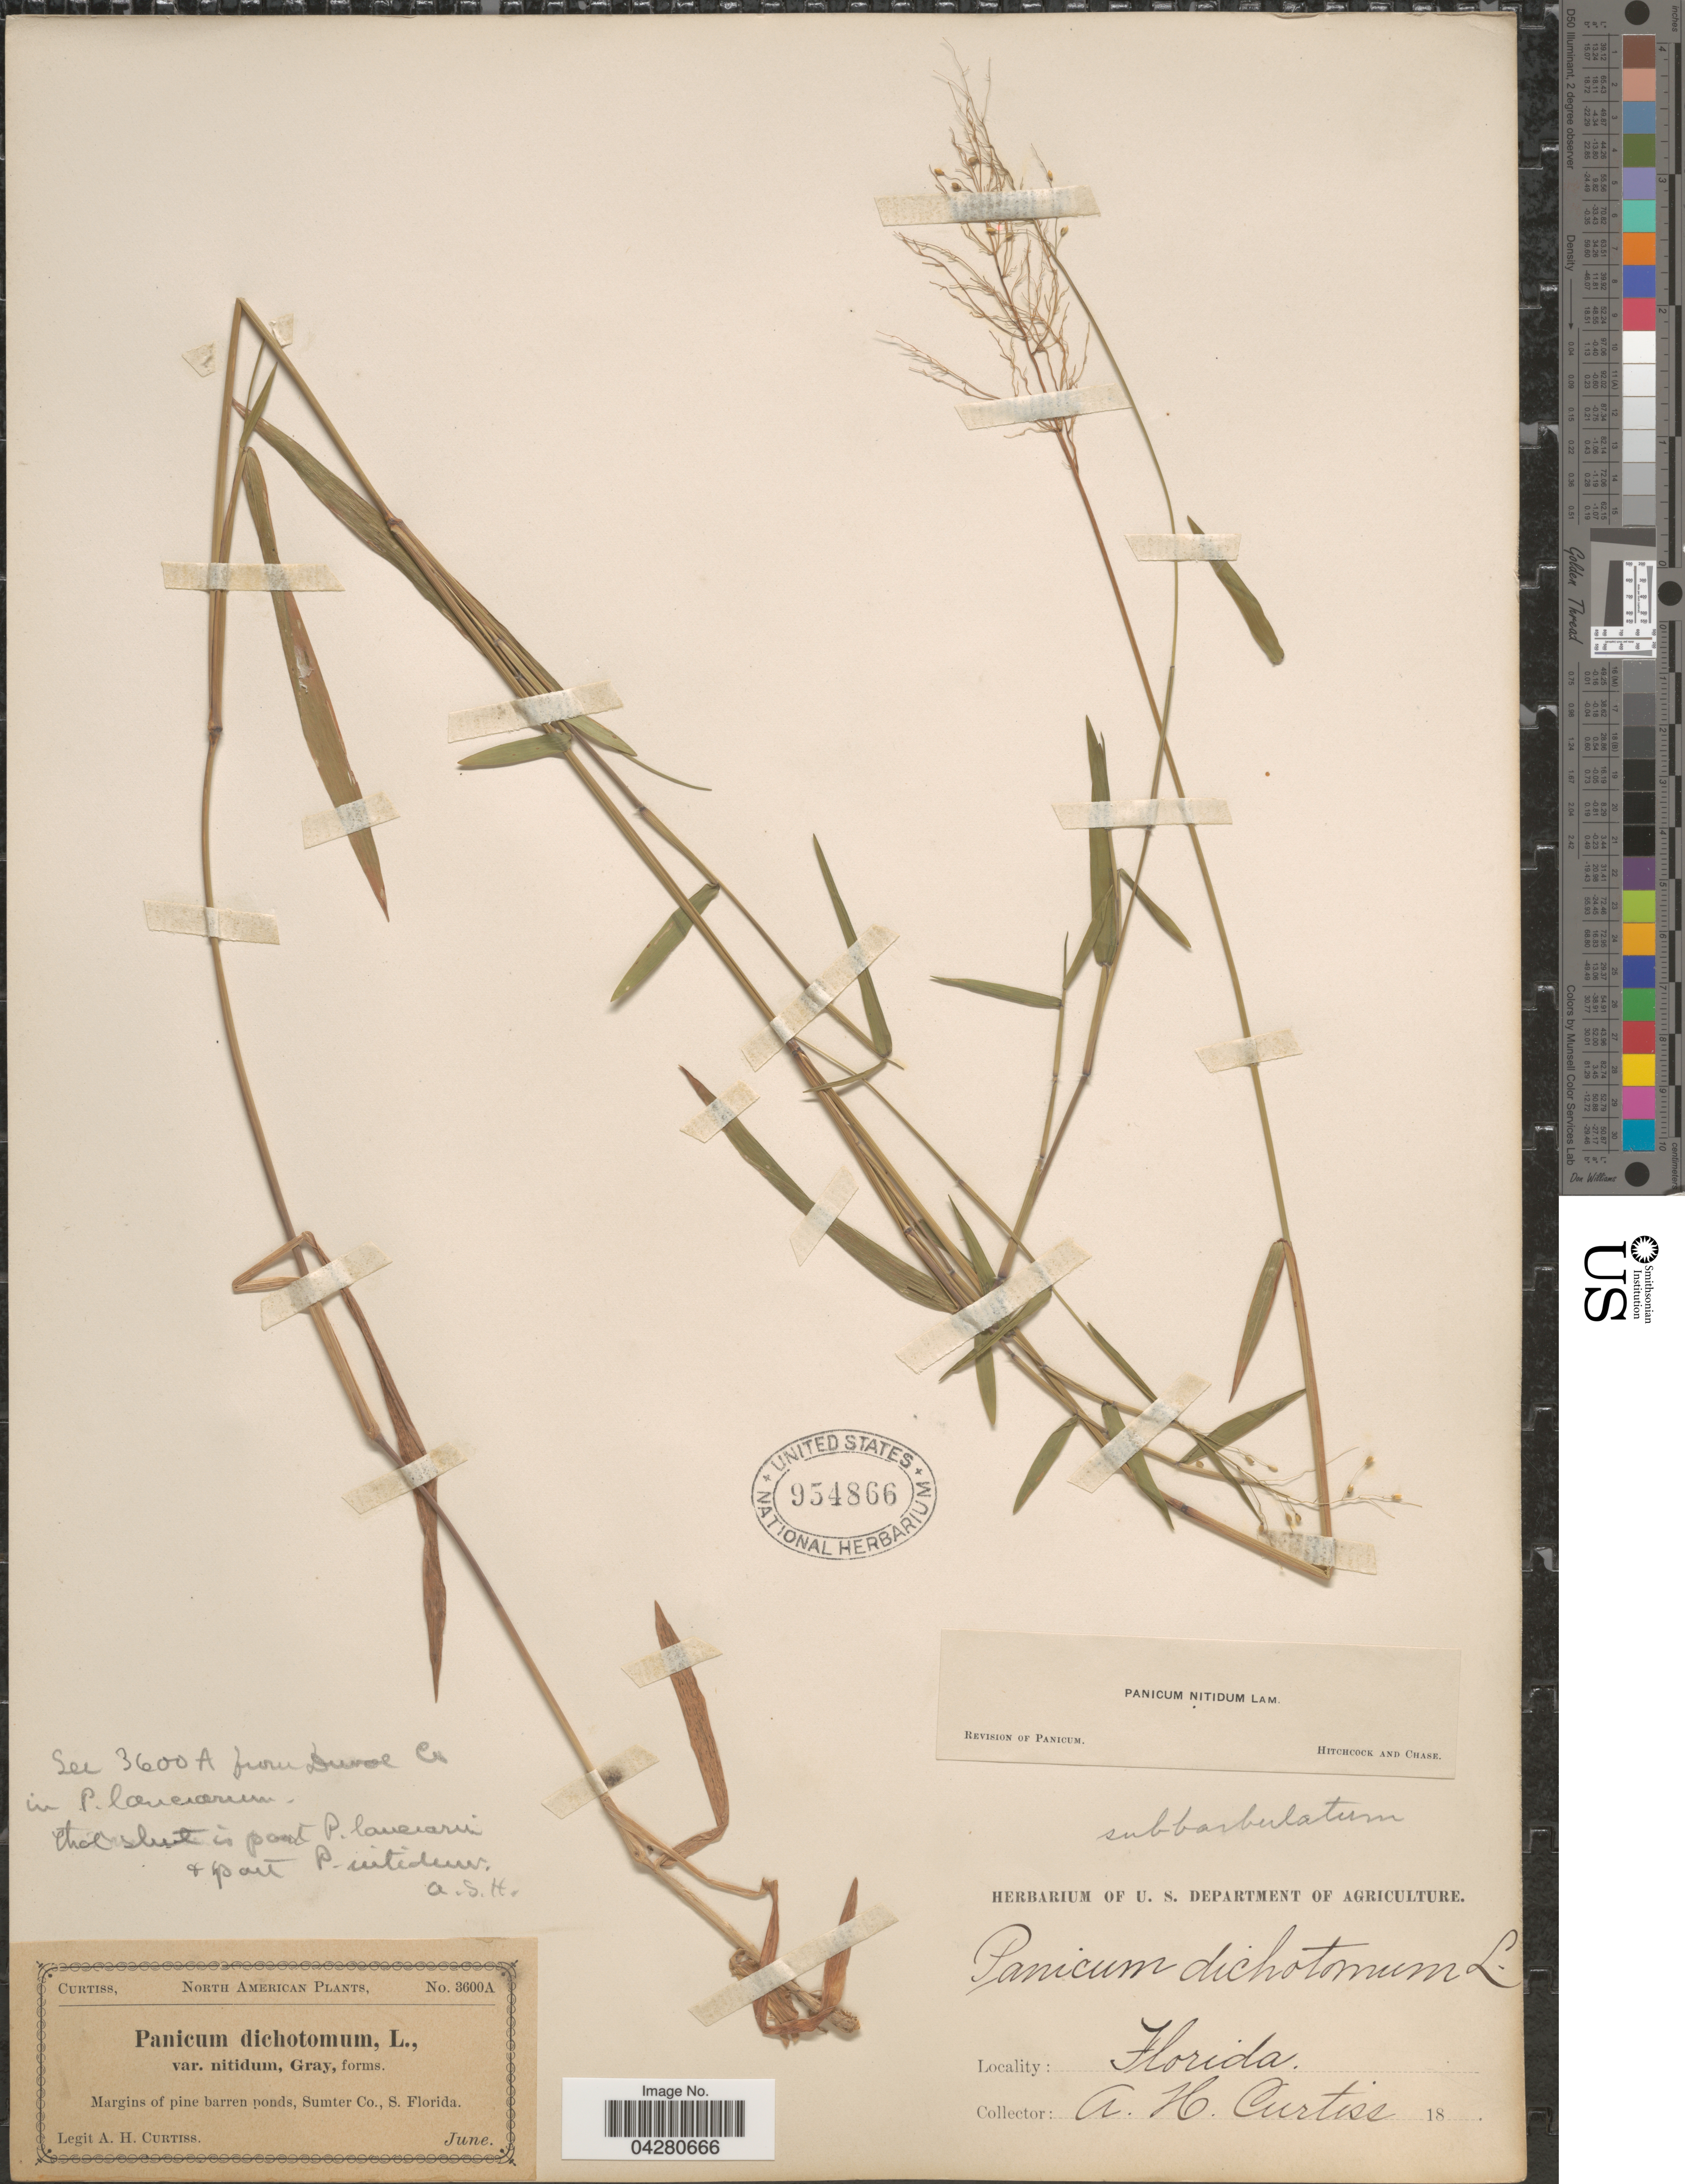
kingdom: Plantae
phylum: Tracheophyta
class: Liliopsida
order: Poales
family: Poaceae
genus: Dichanthelium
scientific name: Dichanthelium dichotomum var. dichotomum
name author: (L.) Gould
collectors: A. H. Curtiss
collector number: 3600A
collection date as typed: June 18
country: United States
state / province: Florida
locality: Sumter Co., S. Florida.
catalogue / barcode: US 954866